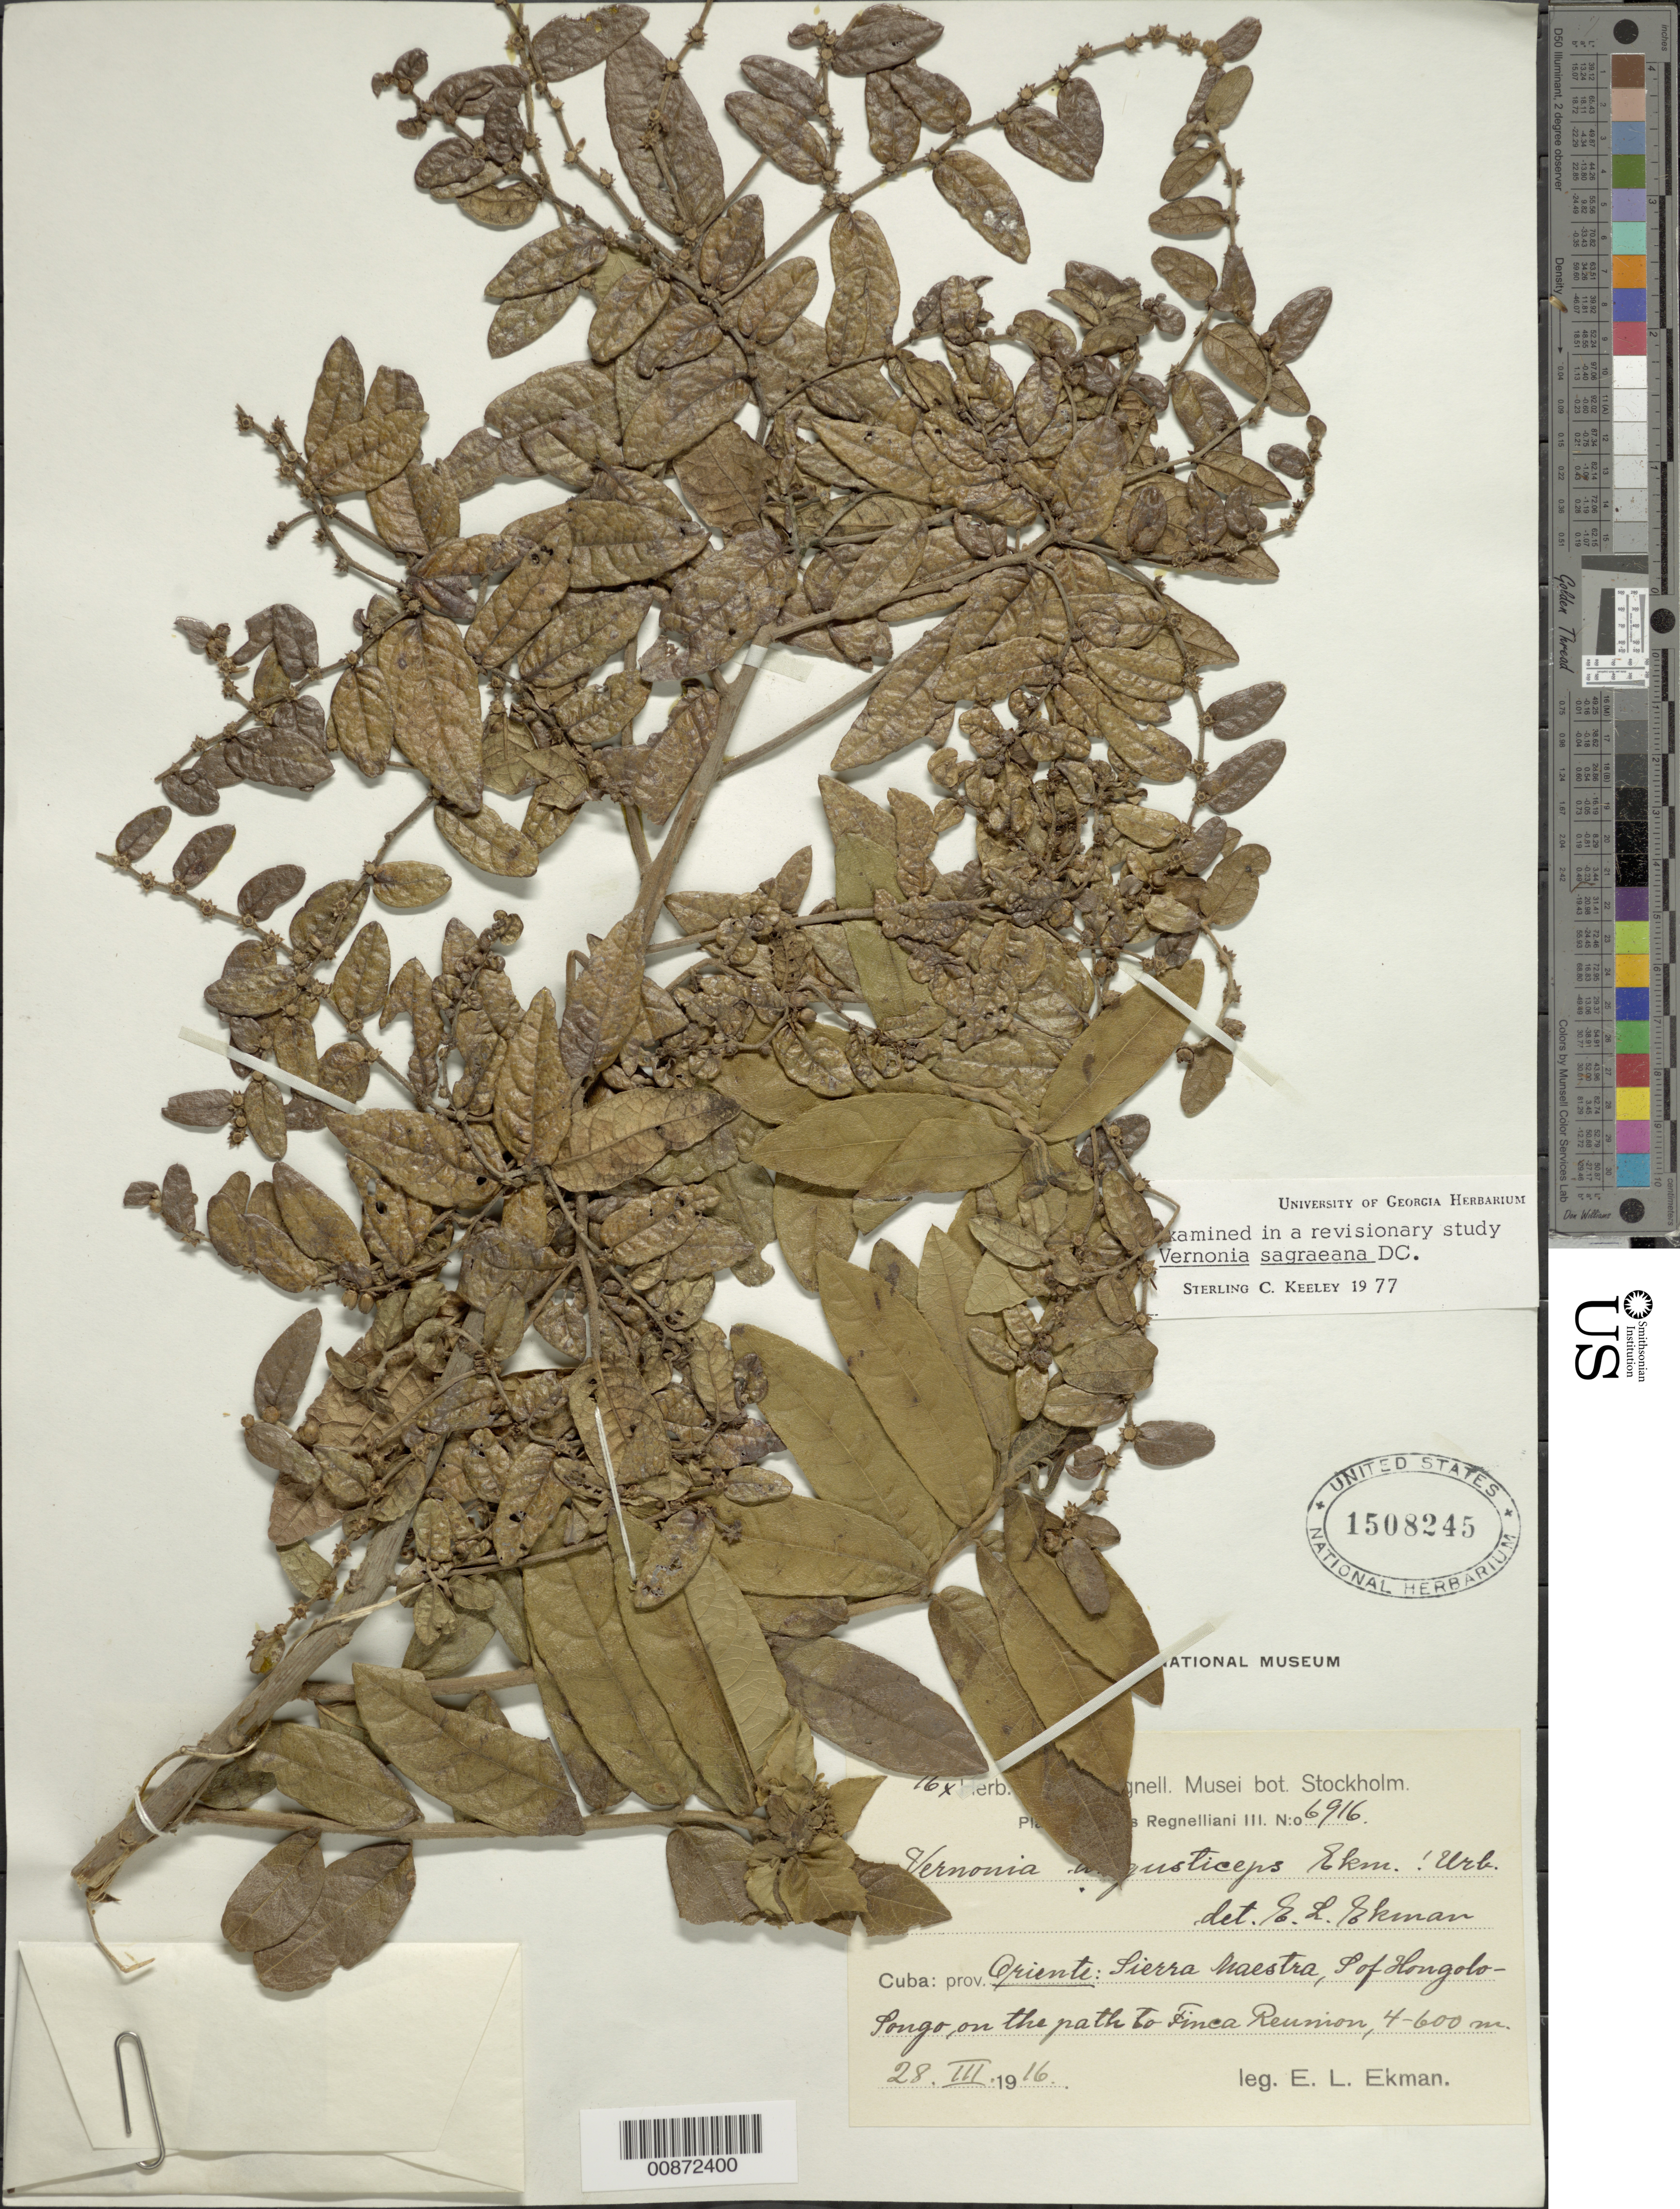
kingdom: Plantae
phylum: Tracheophyta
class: Magnoliopsida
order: Asterales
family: Asteraceae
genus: Lepidaploa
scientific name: Lepidaploa sagraeana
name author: (DC.) H. Rob.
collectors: E. L. Ekman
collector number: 6916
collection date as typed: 28 Mar 1916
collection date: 1916-03-28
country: Cuba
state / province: Oriente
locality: Sierra maestra, S. of Hongolo-Songo, on the path to Finca Reunion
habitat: Along path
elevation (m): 400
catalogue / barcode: US 1508245